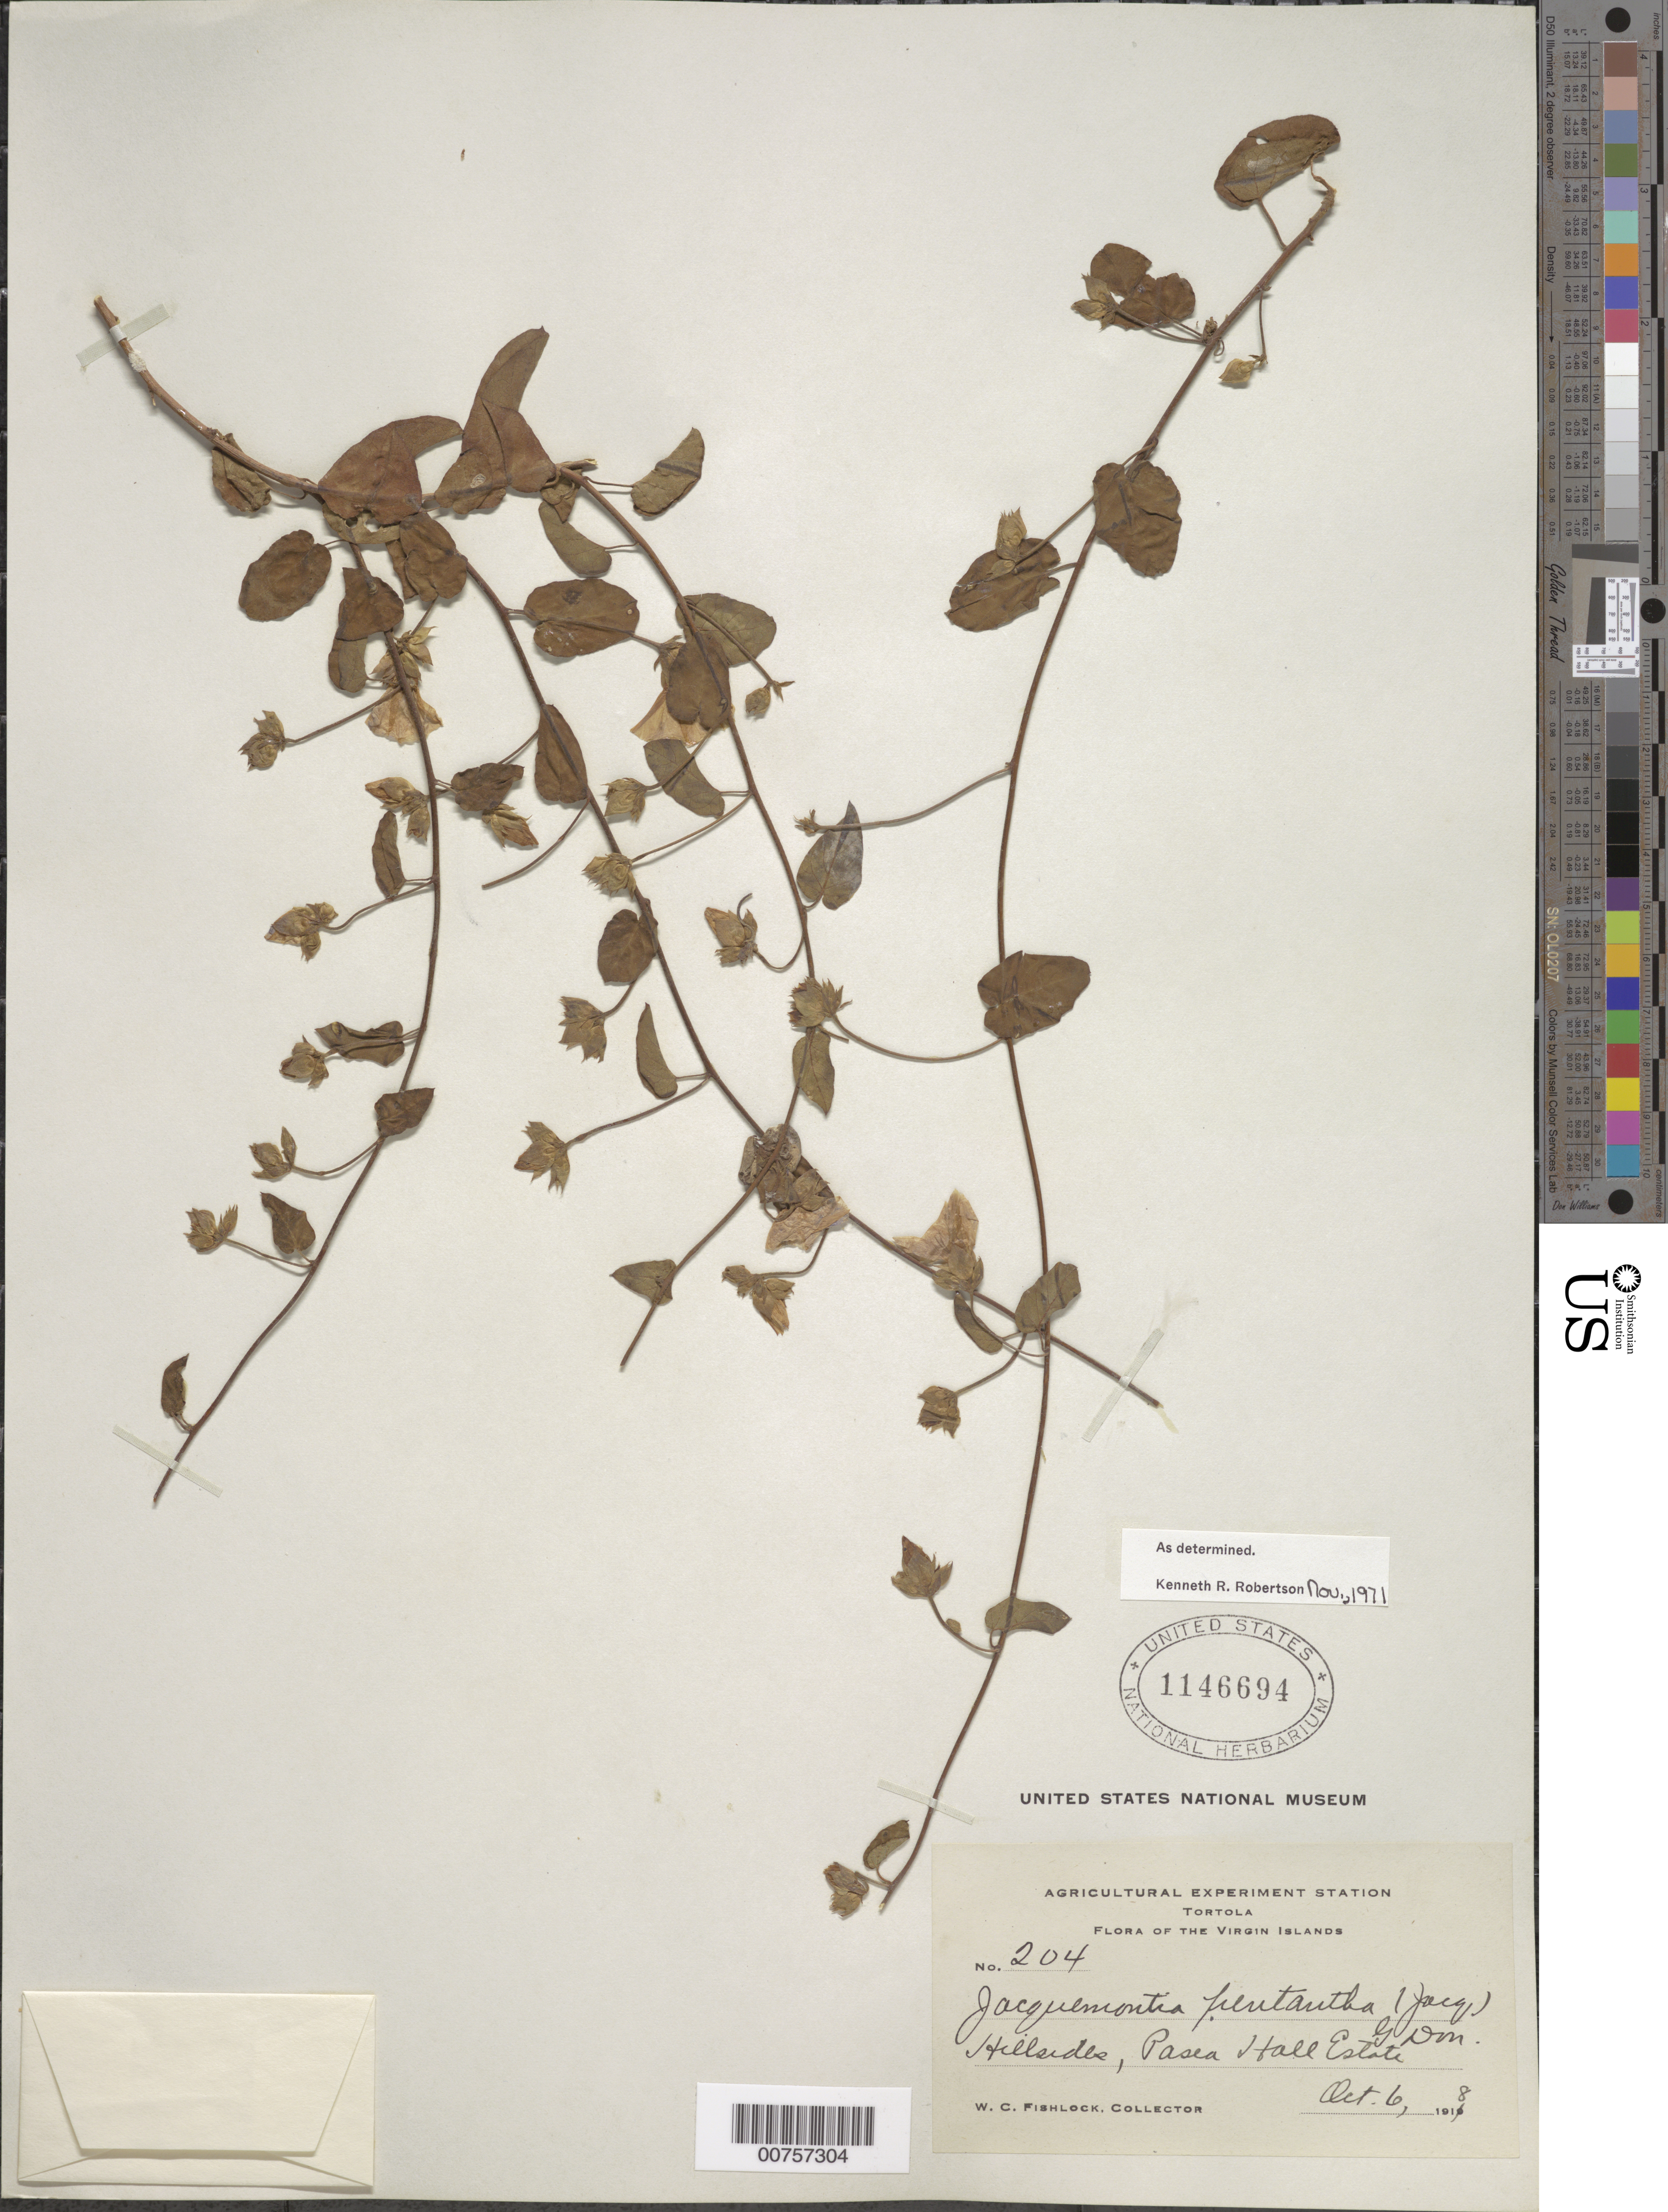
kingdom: Plantae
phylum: Tracheophyta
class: Magnoliopsida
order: Solanales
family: Convolvulaceae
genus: Jacquemontia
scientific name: Jacquemontia pentanthos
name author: (Jacq.) G. Don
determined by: Robertson, K. R.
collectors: W. Fishlock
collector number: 204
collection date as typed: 06 Oct 1918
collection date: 1918-10-06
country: British Virgin Islands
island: Tortola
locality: Pasea Hall Estate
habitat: Hillside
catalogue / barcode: US 1146694